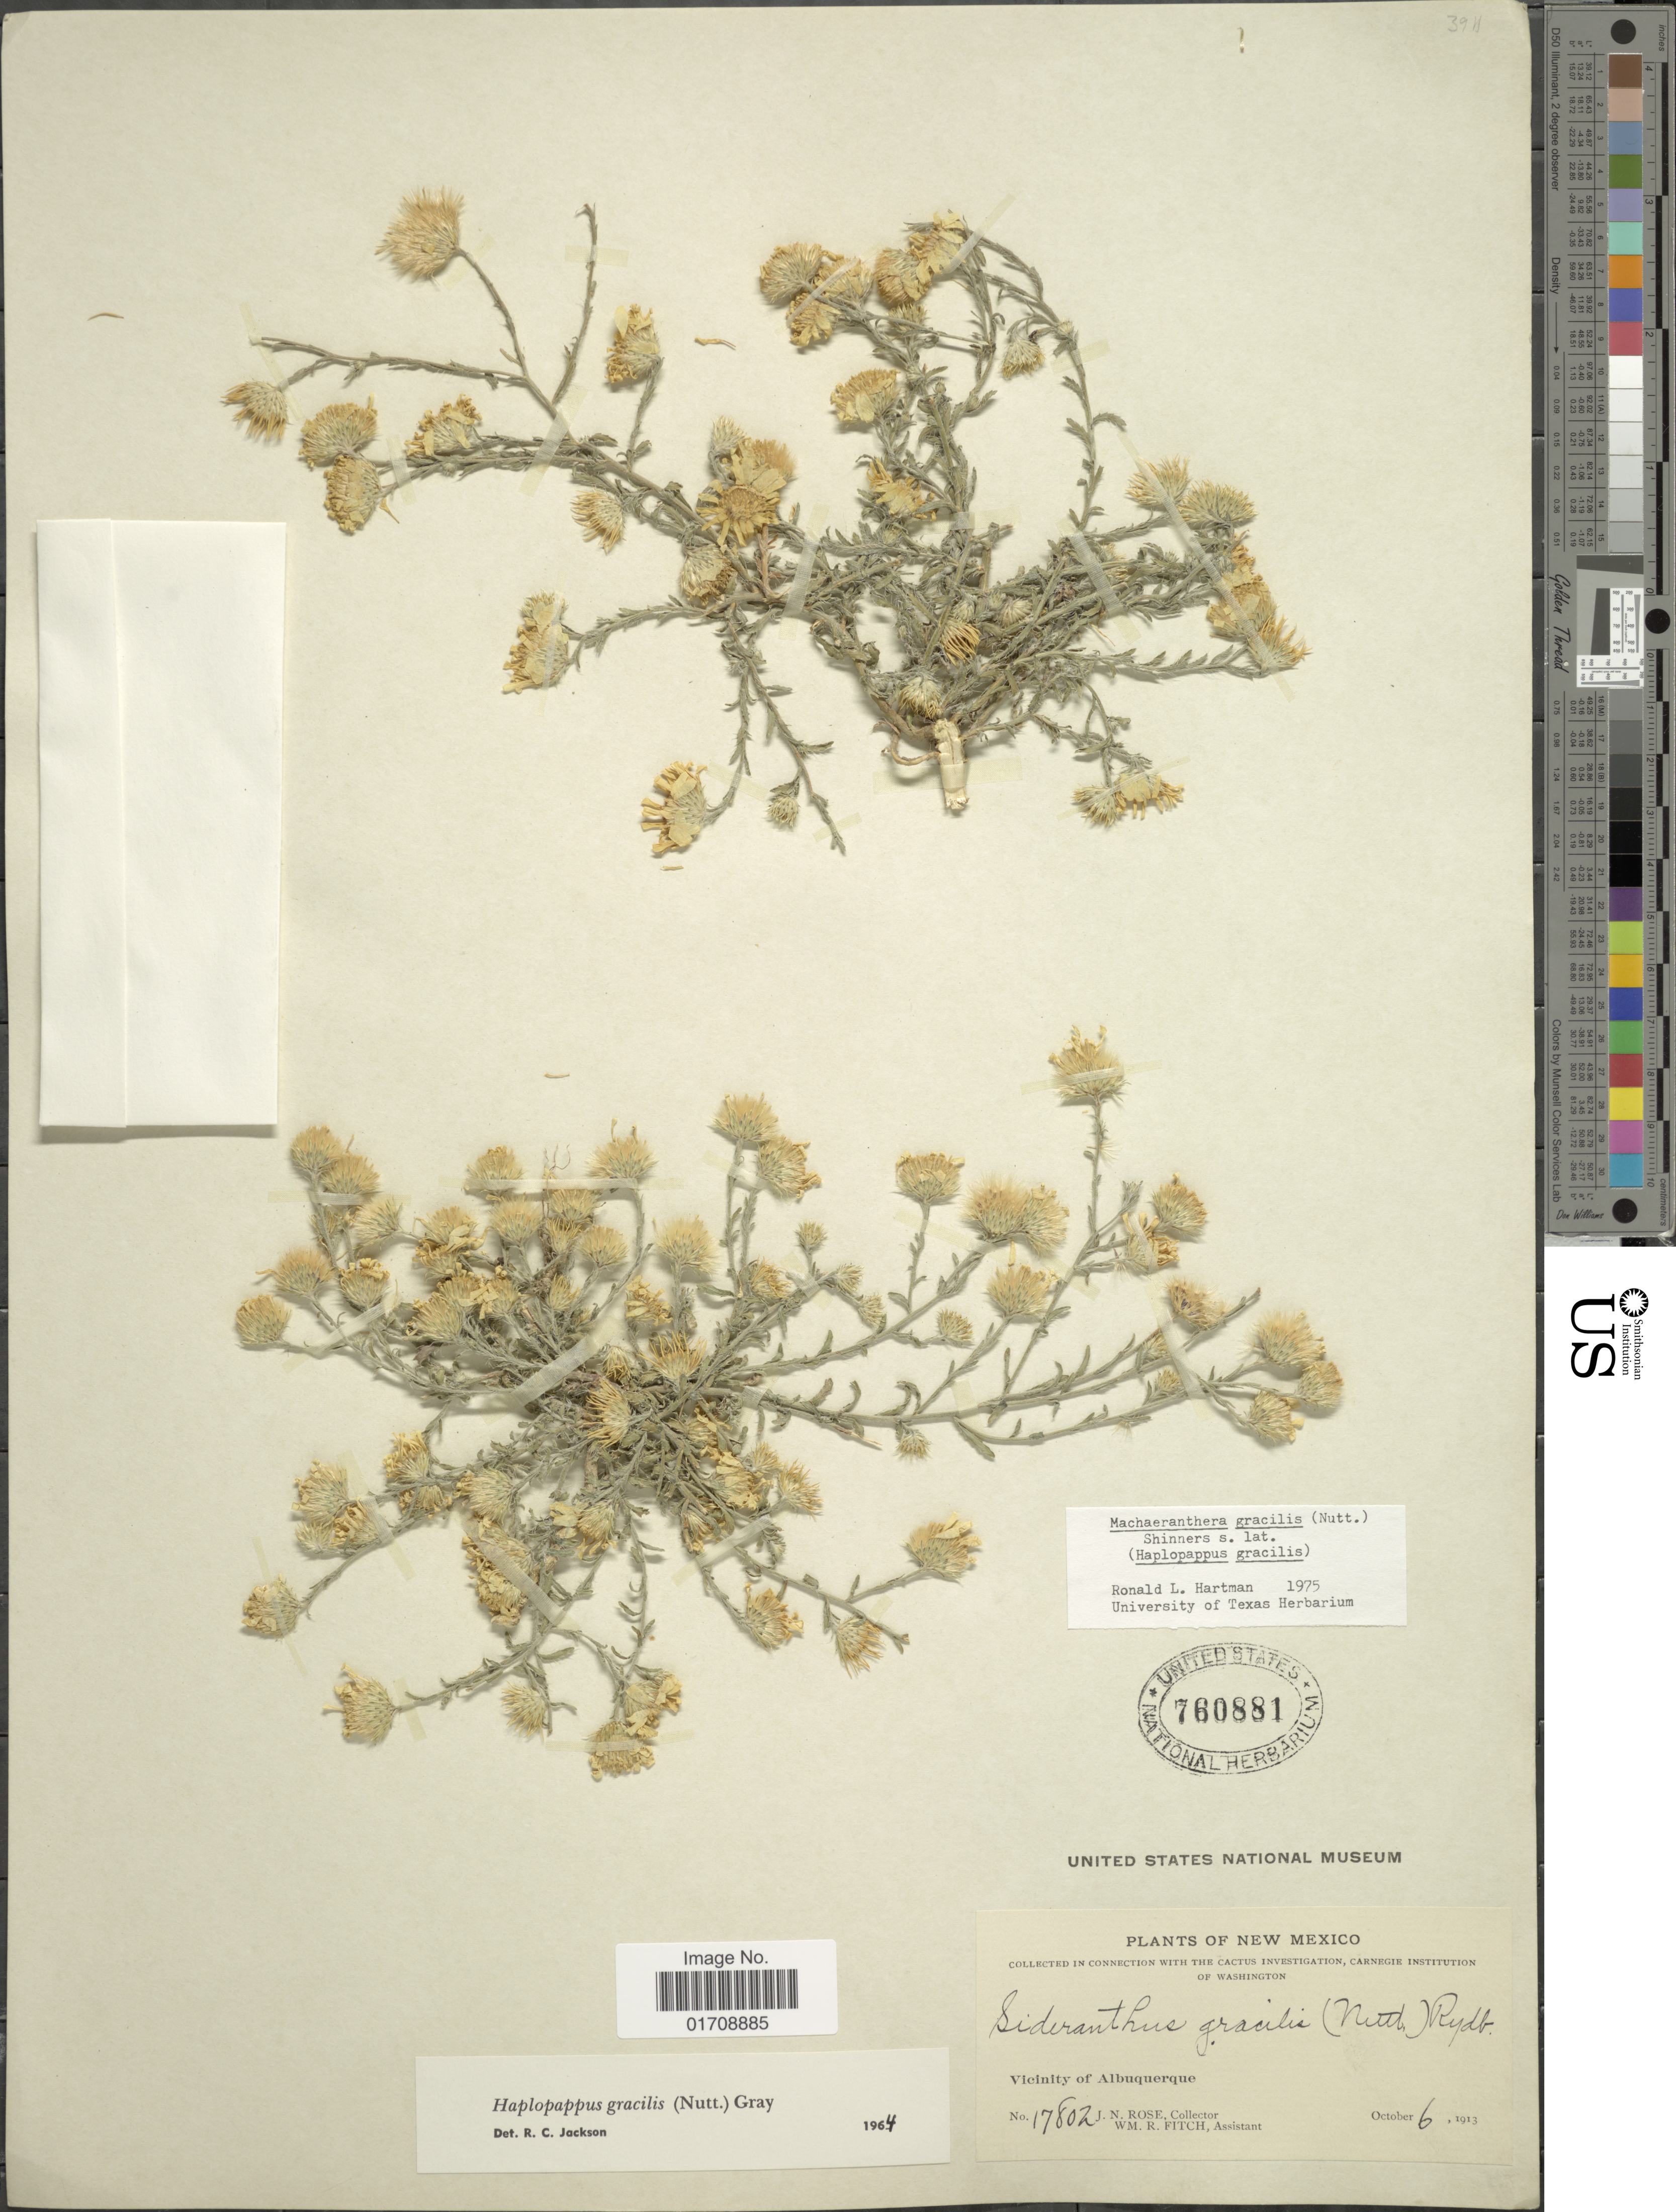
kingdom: Plantae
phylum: Tracheophyta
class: Magnoliopsida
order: Asterales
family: Asteraceae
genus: Machaeranthera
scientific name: Machaeranthera gracilis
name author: (Nutt.) Shinners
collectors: J. N. Rose & W. R. Fitch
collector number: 17802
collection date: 1913-10-06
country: United States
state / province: New Mexico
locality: Vicinity of Albuquerque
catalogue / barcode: US 760881